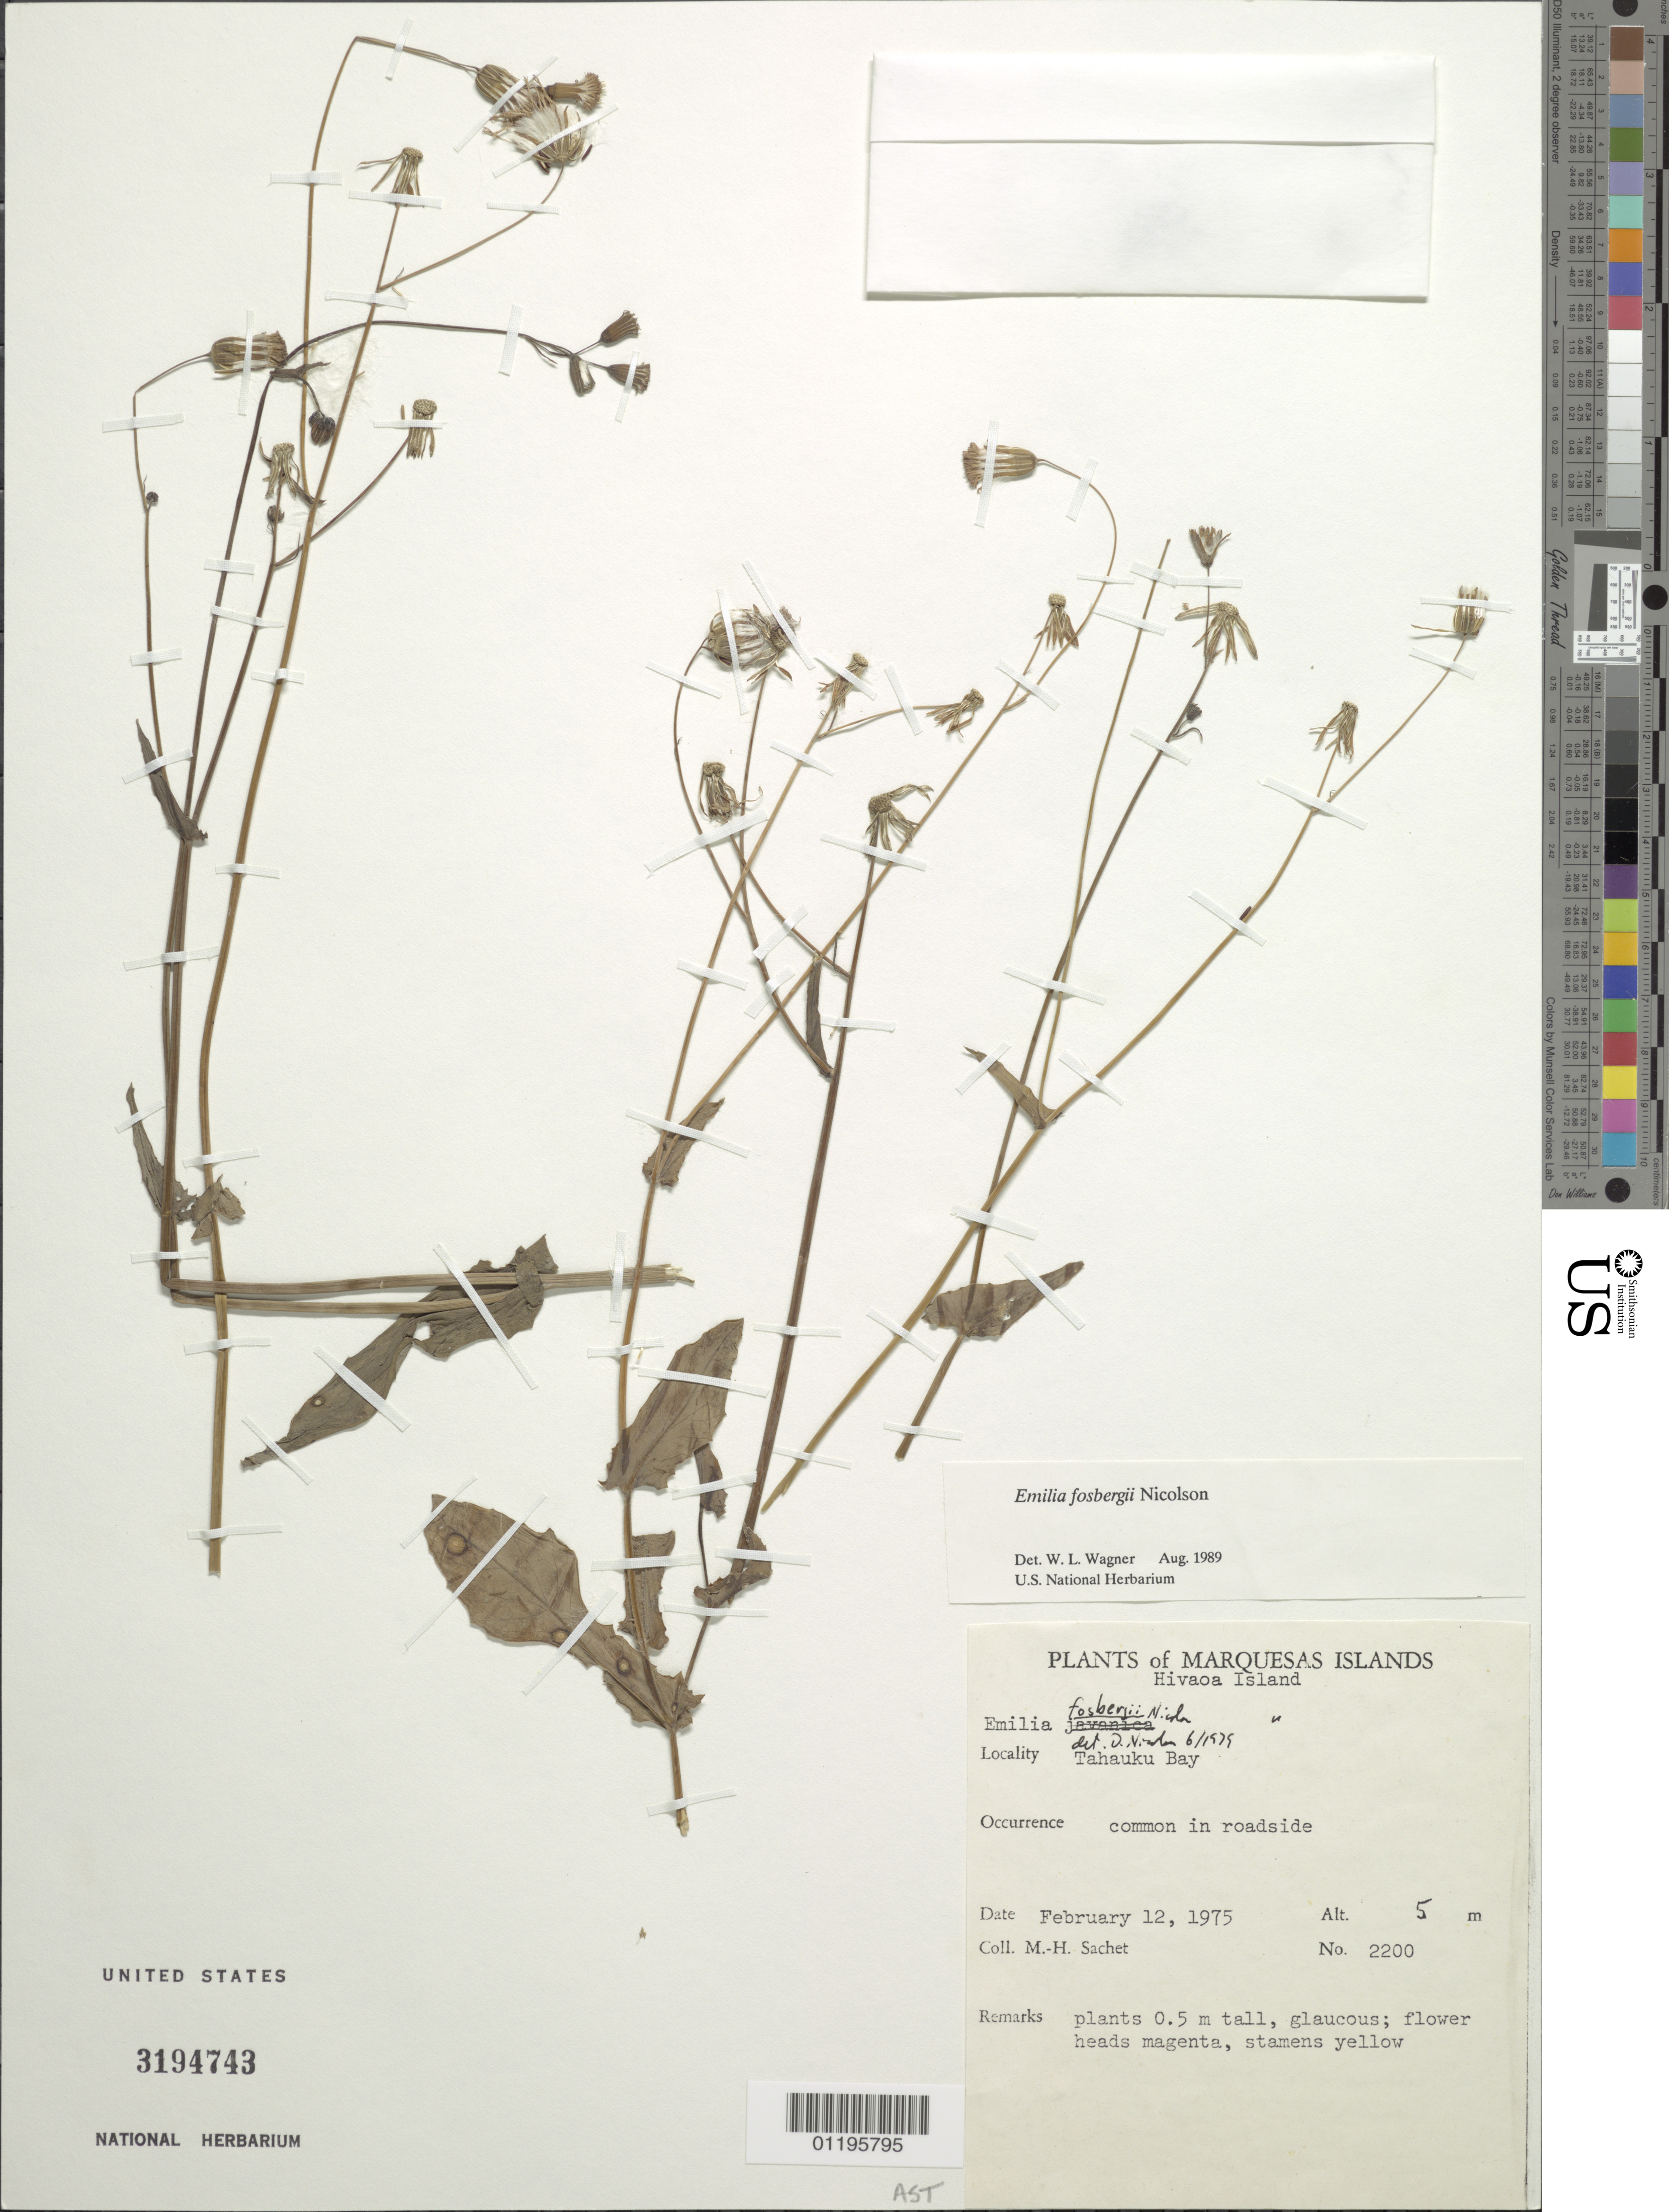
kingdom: Plantae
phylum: Tracheophyta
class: Magnoliopsida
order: Asterales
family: Asteraceae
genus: Emilia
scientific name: Emilia fosbergii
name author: Nicolson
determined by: Wagner, W. L., (BOT), Smithsonian Institution - National Museum of Natural History (UNITED STATES)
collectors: M.-H. Sachet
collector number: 2200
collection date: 1975-02-12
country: French Polynesia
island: Hiva Oa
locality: Tahauku Bay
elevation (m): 5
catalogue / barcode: US 3194743